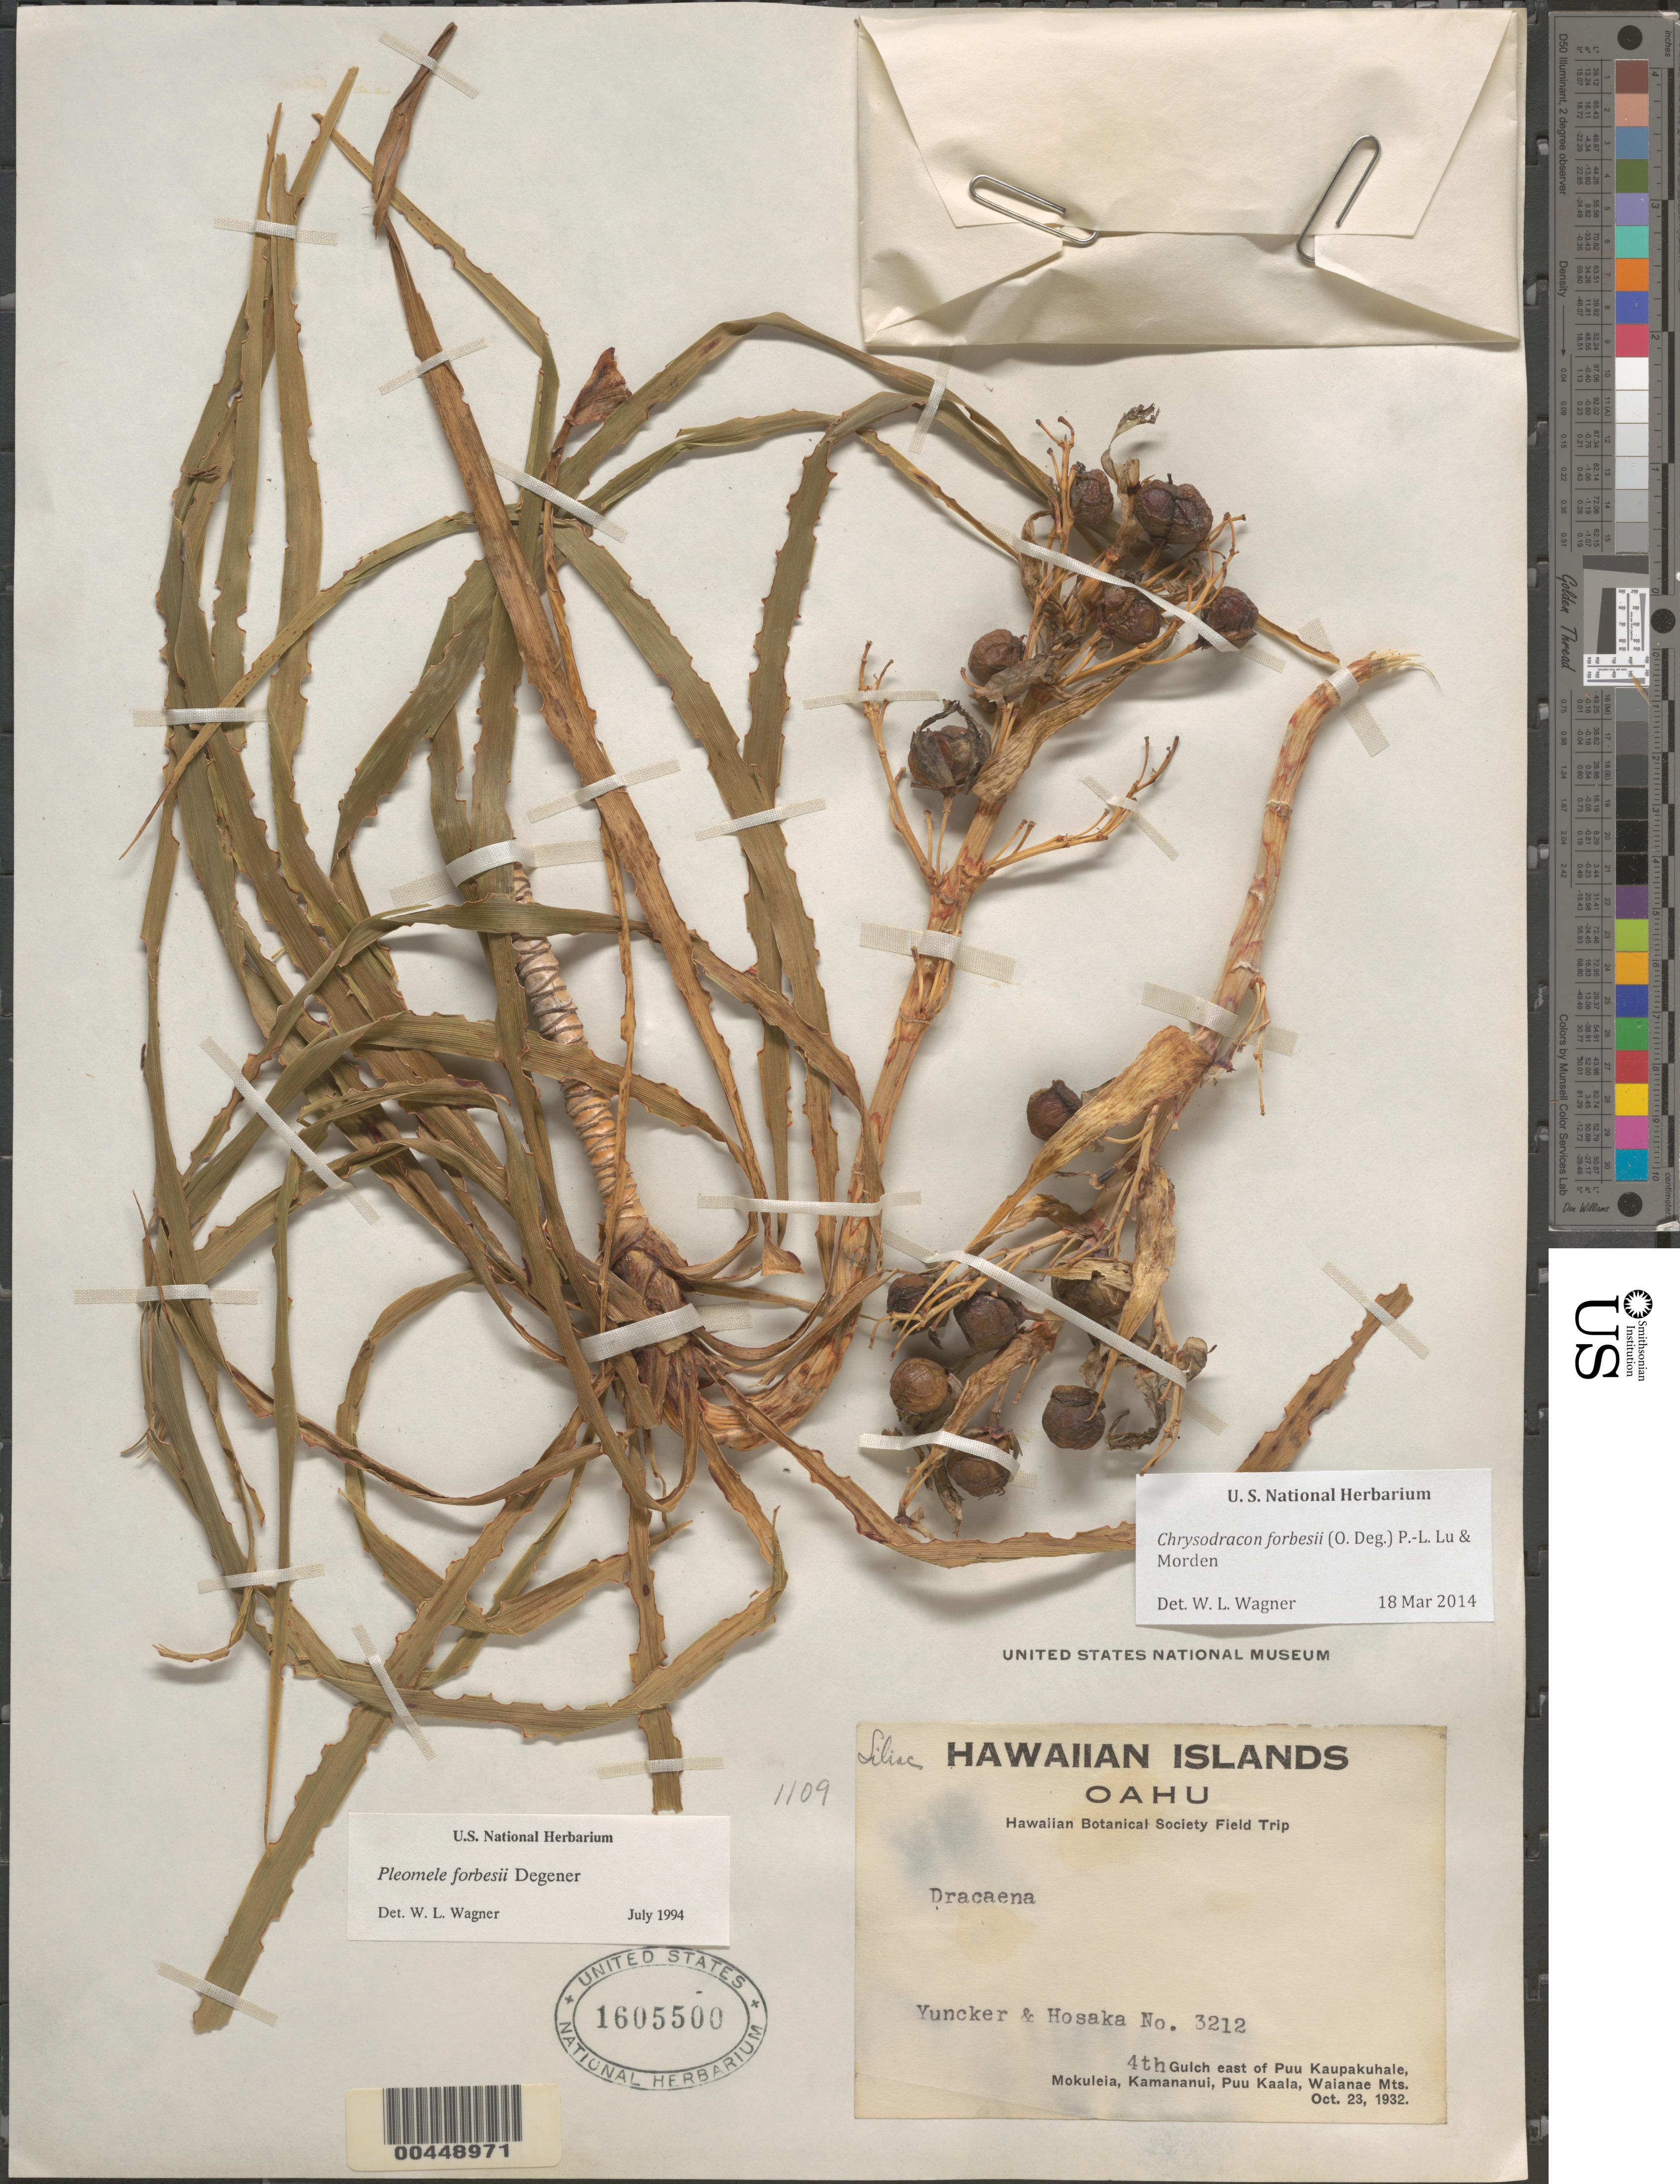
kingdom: Plantae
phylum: Tracheophyta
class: Liliopsida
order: Asparagales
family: Asparagaceae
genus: Dracaena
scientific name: Dracaena forbesii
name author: (O. Deg.) Jankalski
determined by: Wagner, W. L., (BOT), Smithsonian Institution - National Museum of Natural History (UNITED STATES)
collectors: T. G. Yuncker & E. Y. Hosaka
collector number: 3212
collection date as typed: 23 Oct 1932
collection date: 1932-10-23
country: United States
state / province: Hawaii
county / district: Honolulu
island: Oahu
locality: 4th gulch E of Puu Kaupakuhale, Mokulela, Kamananui, Puu Kaala, Waianae Mts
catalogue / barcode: US 1605500